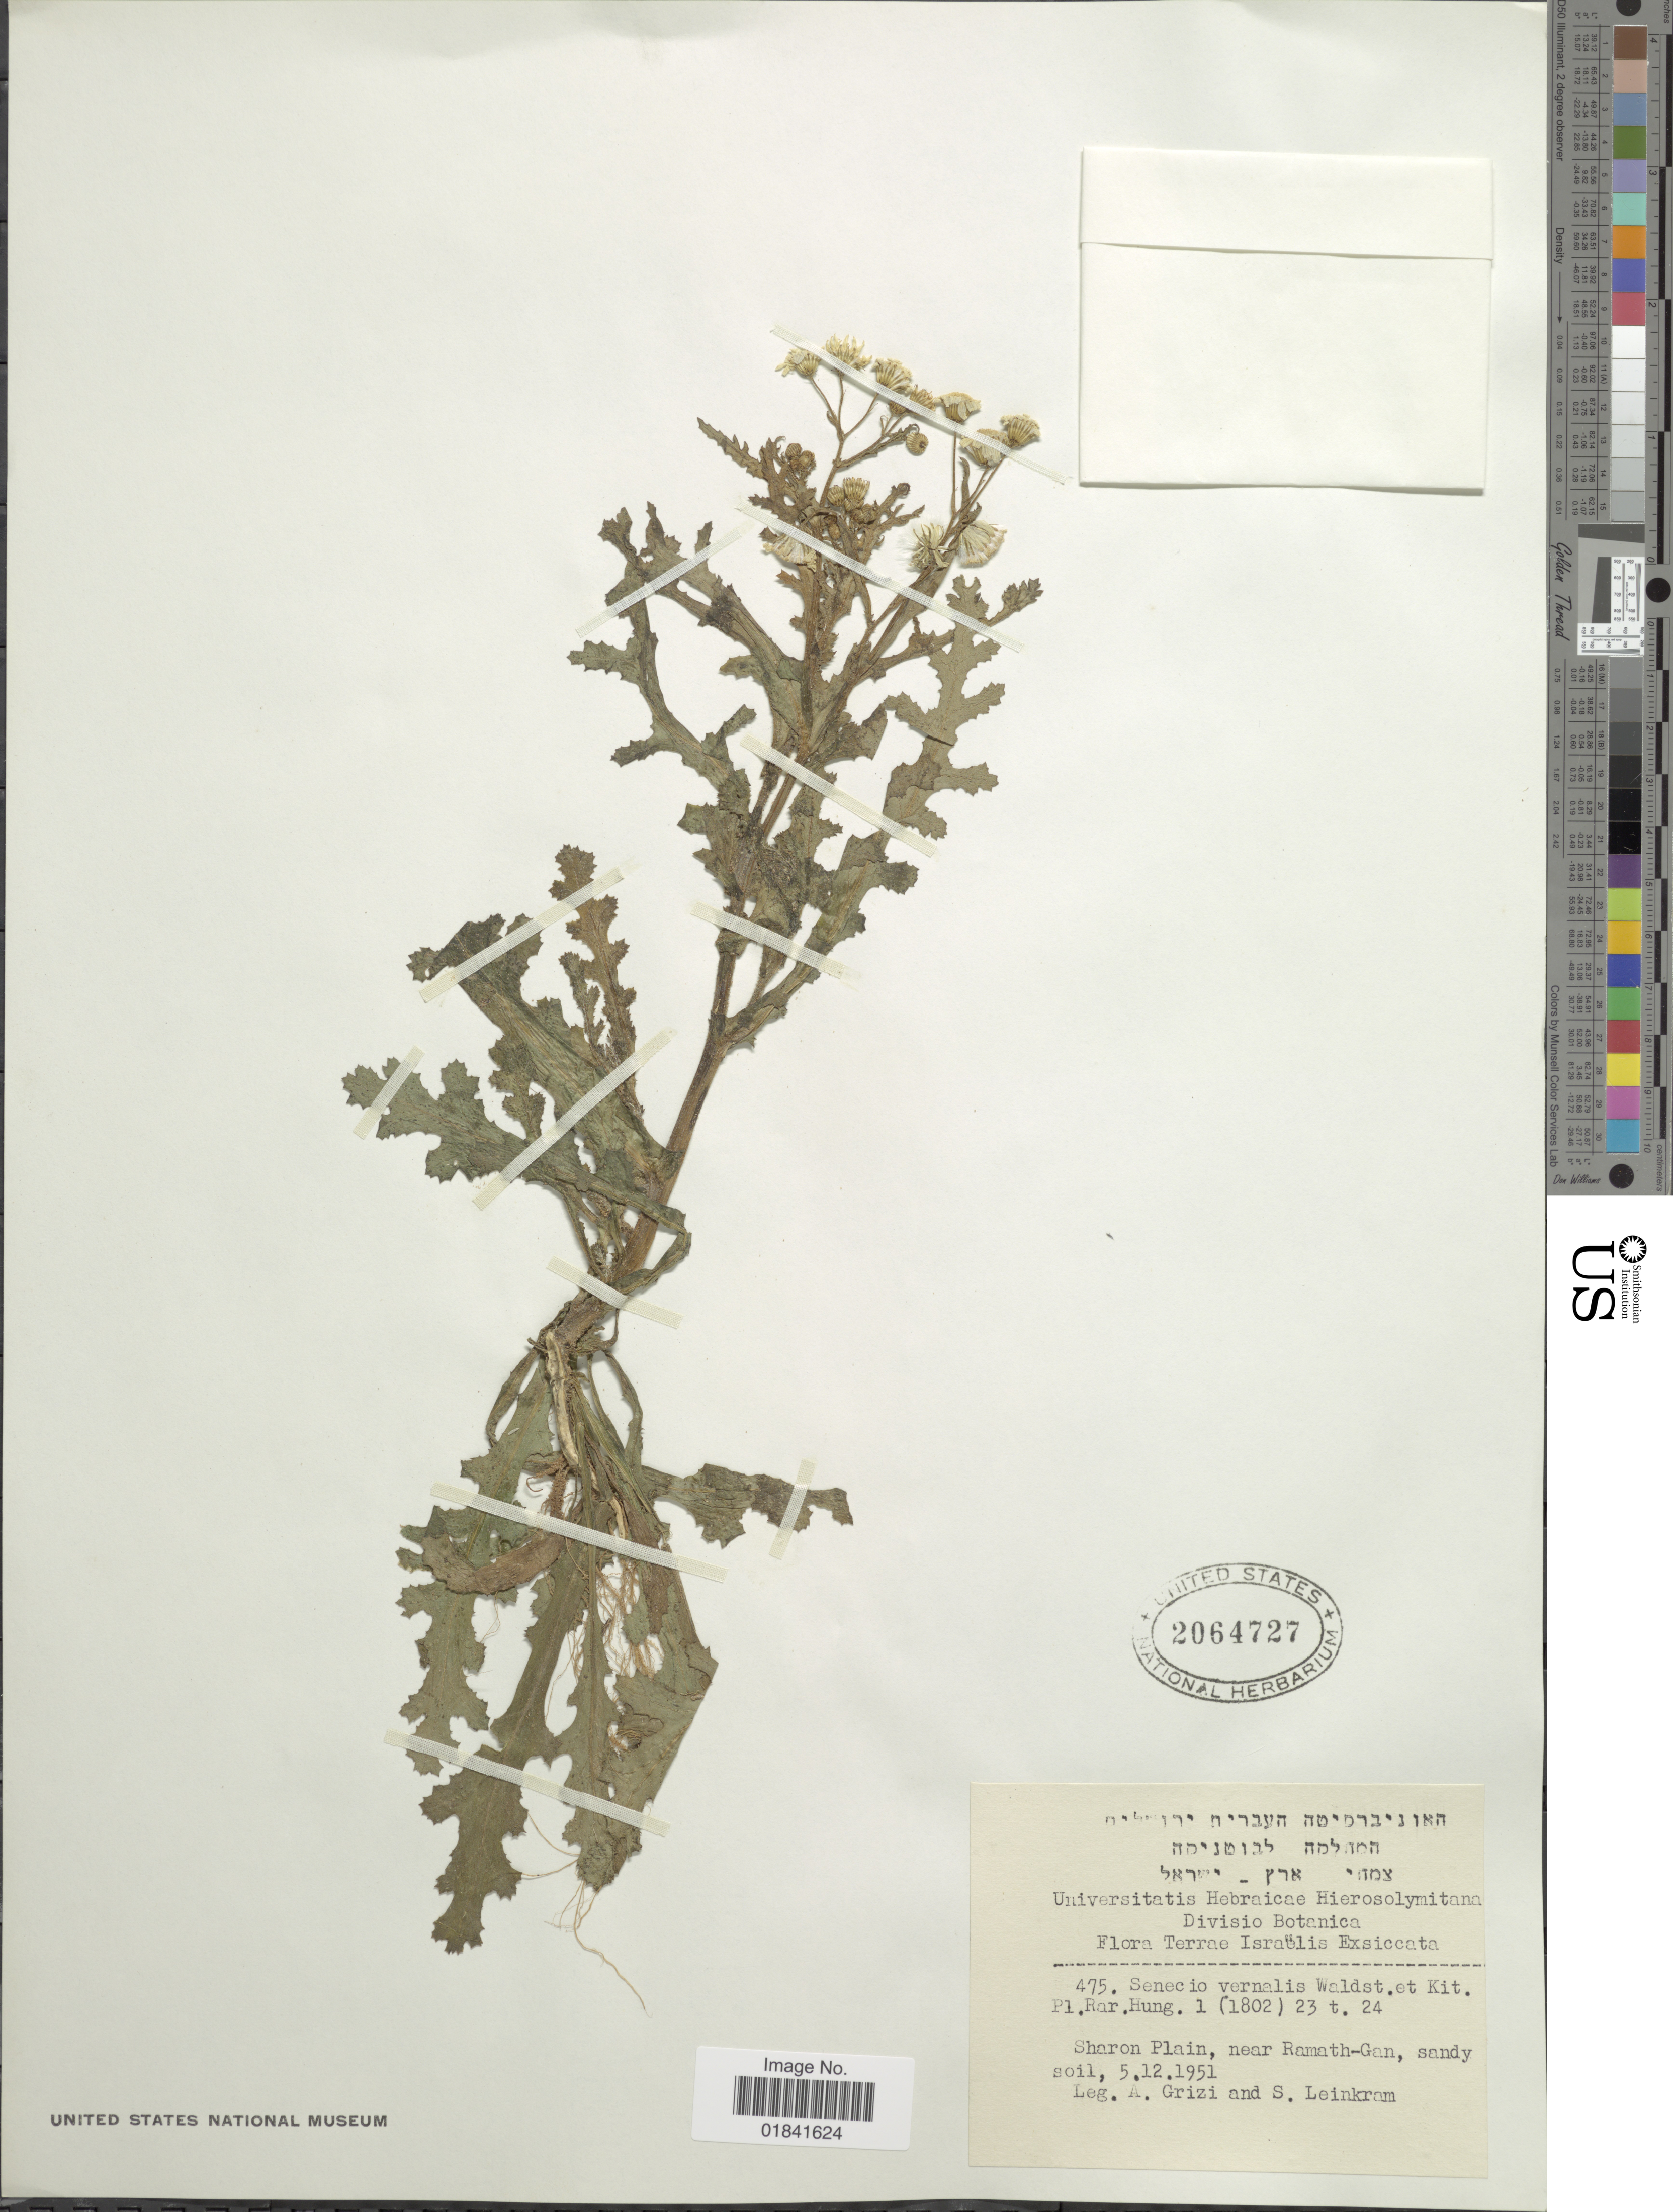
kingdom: Plantae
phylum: Tracheophyta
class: Magnoliopsida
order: Asterales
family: Asteraceae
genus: Senecio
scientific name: Senecio vernalis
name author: Franch.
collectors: A. Grizi & Leinkram, S.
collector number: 475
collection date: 1951-12-05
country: Israel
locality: Sharon Plain, near Ramath-Gan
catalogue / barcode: US 2064727